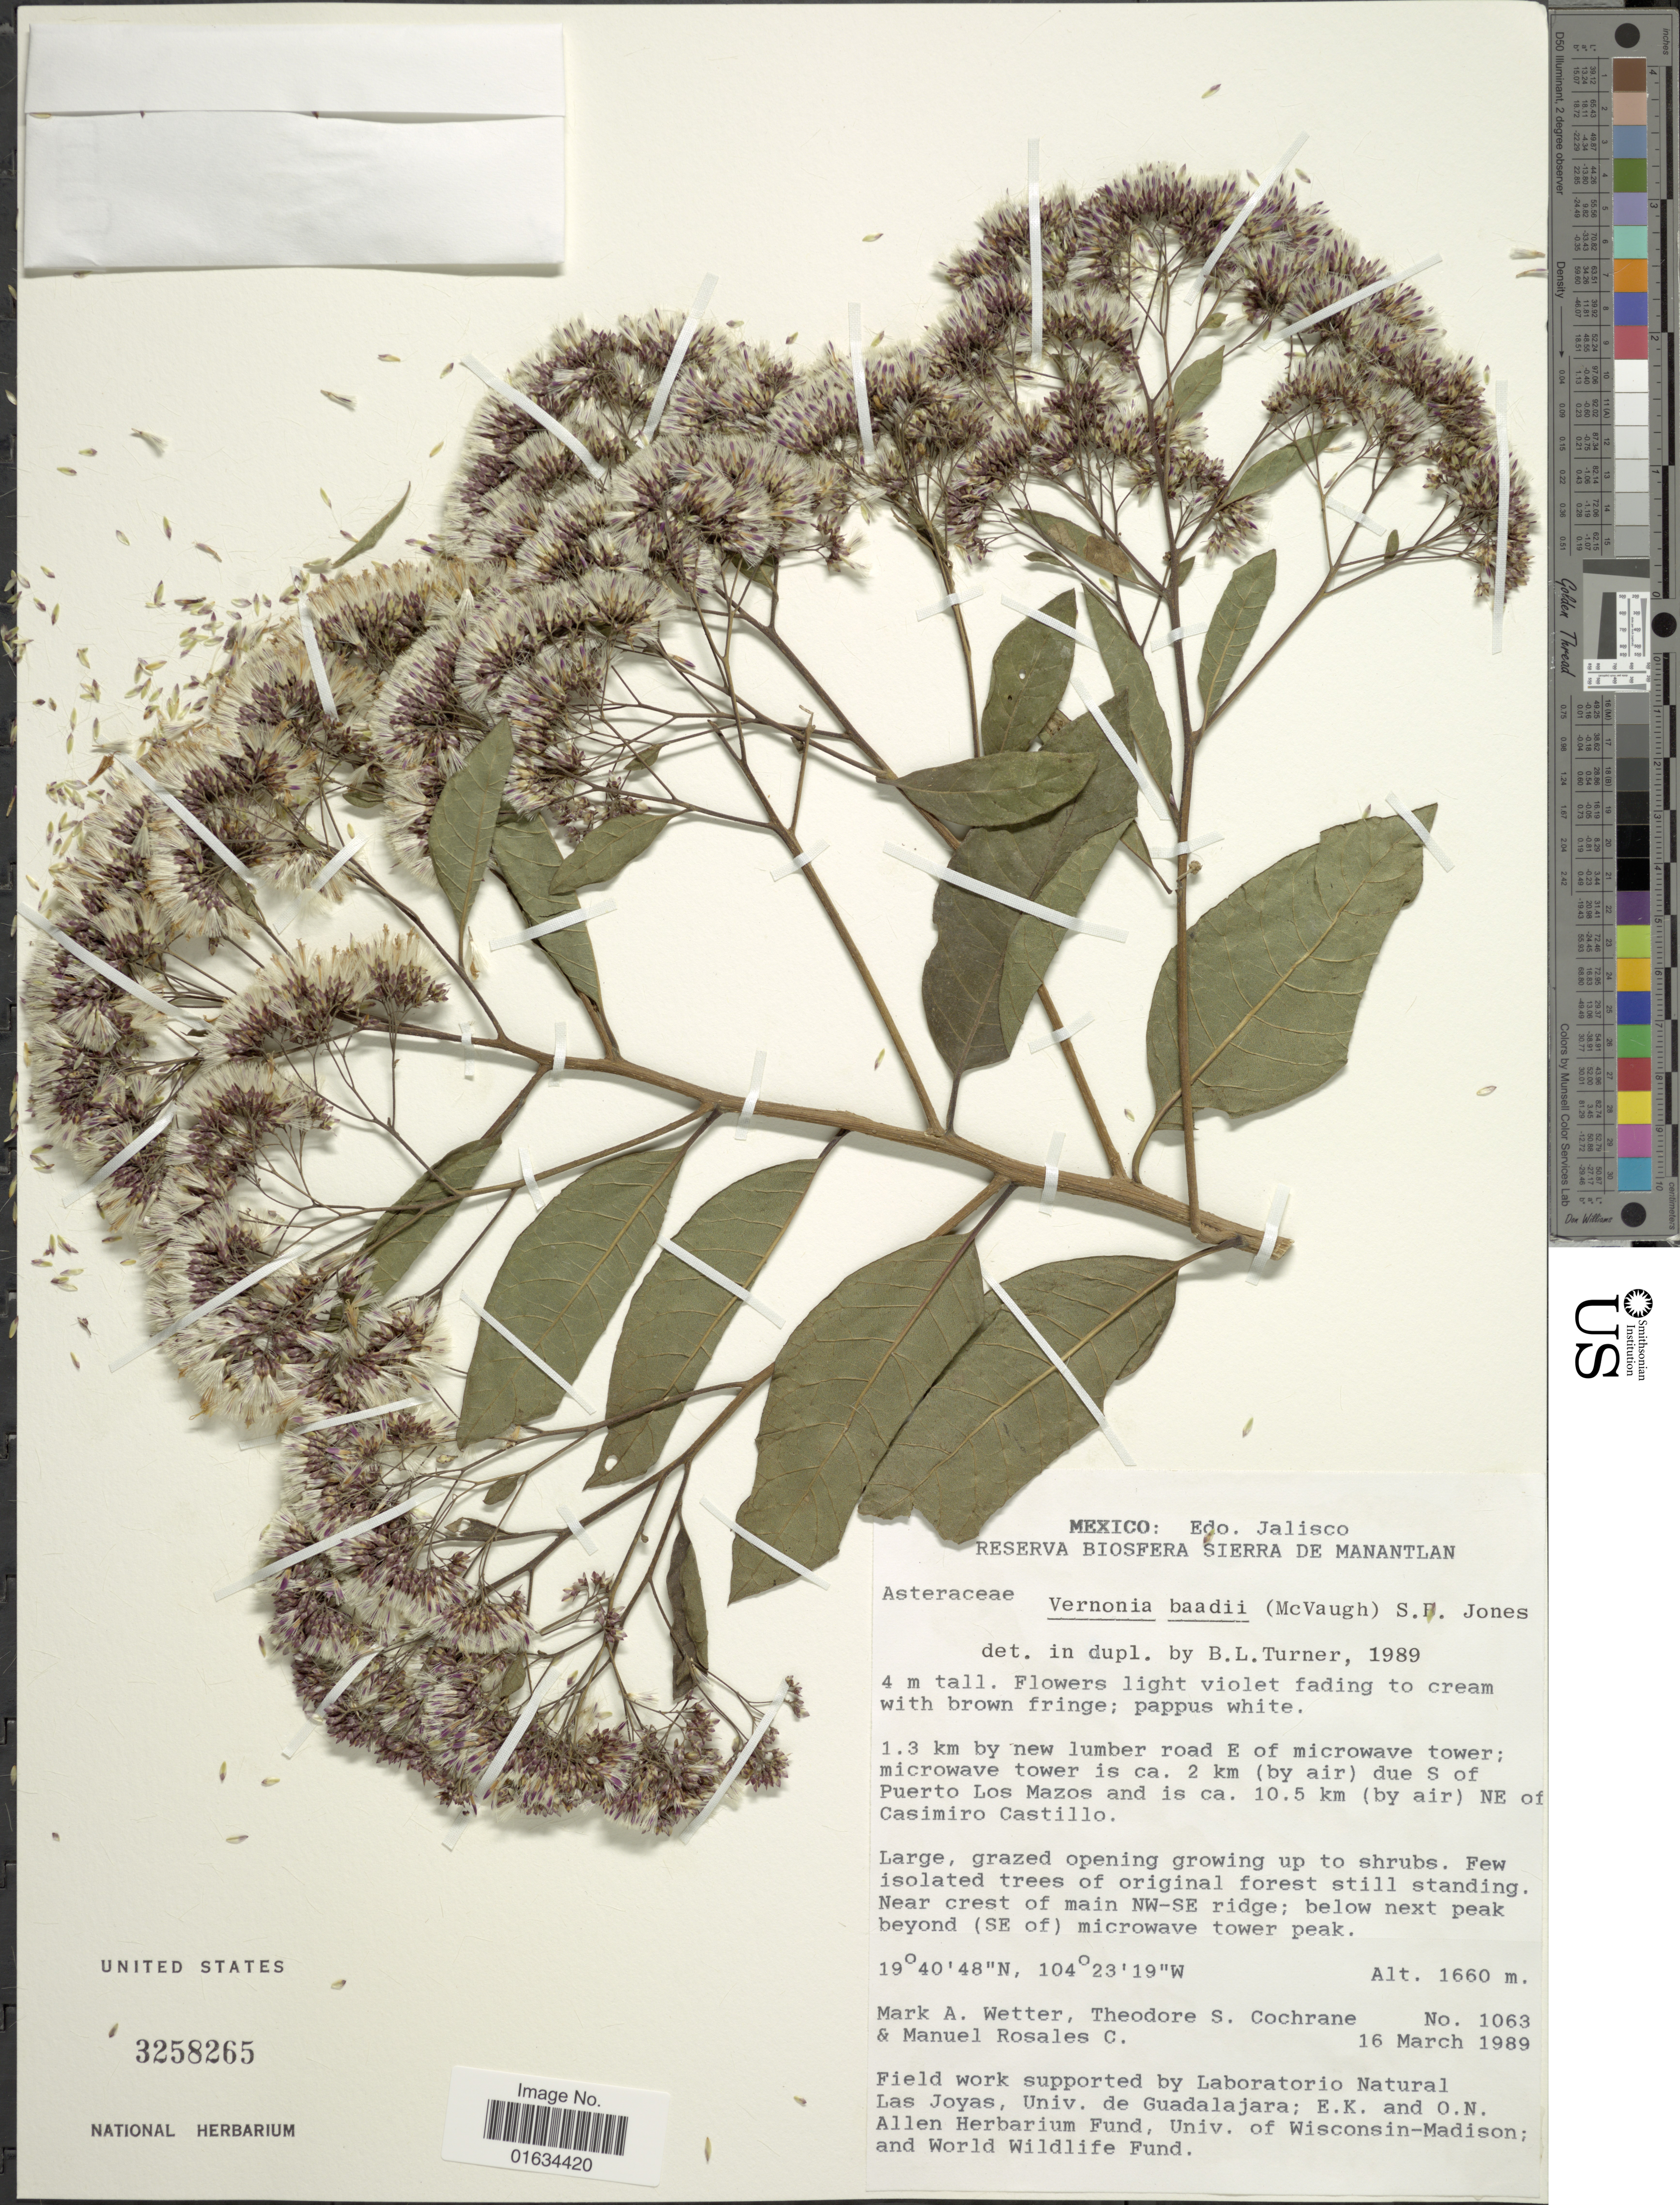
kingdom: Plantae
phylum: Tracheophyta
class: Magnoliopsida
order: Asterales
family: Asteraceae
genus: Critoniopsis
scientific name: Critoniopsis baadii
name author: (Mc Vaugh) H. Rob.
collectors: M. Wetter, T. S. Cochrane & M. Rosales C.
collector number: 1063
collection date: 1989-03-16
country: Mexico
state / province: Jalisco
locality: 1.3 km by new lumber road E of microwave tower; microwave tower is ca. 2 km (by air) due S of Puerto Los Mazos and is ca. 10.5 km (by air) NE of Casimiro Castillo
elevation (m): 1660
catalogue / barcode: US 3258265